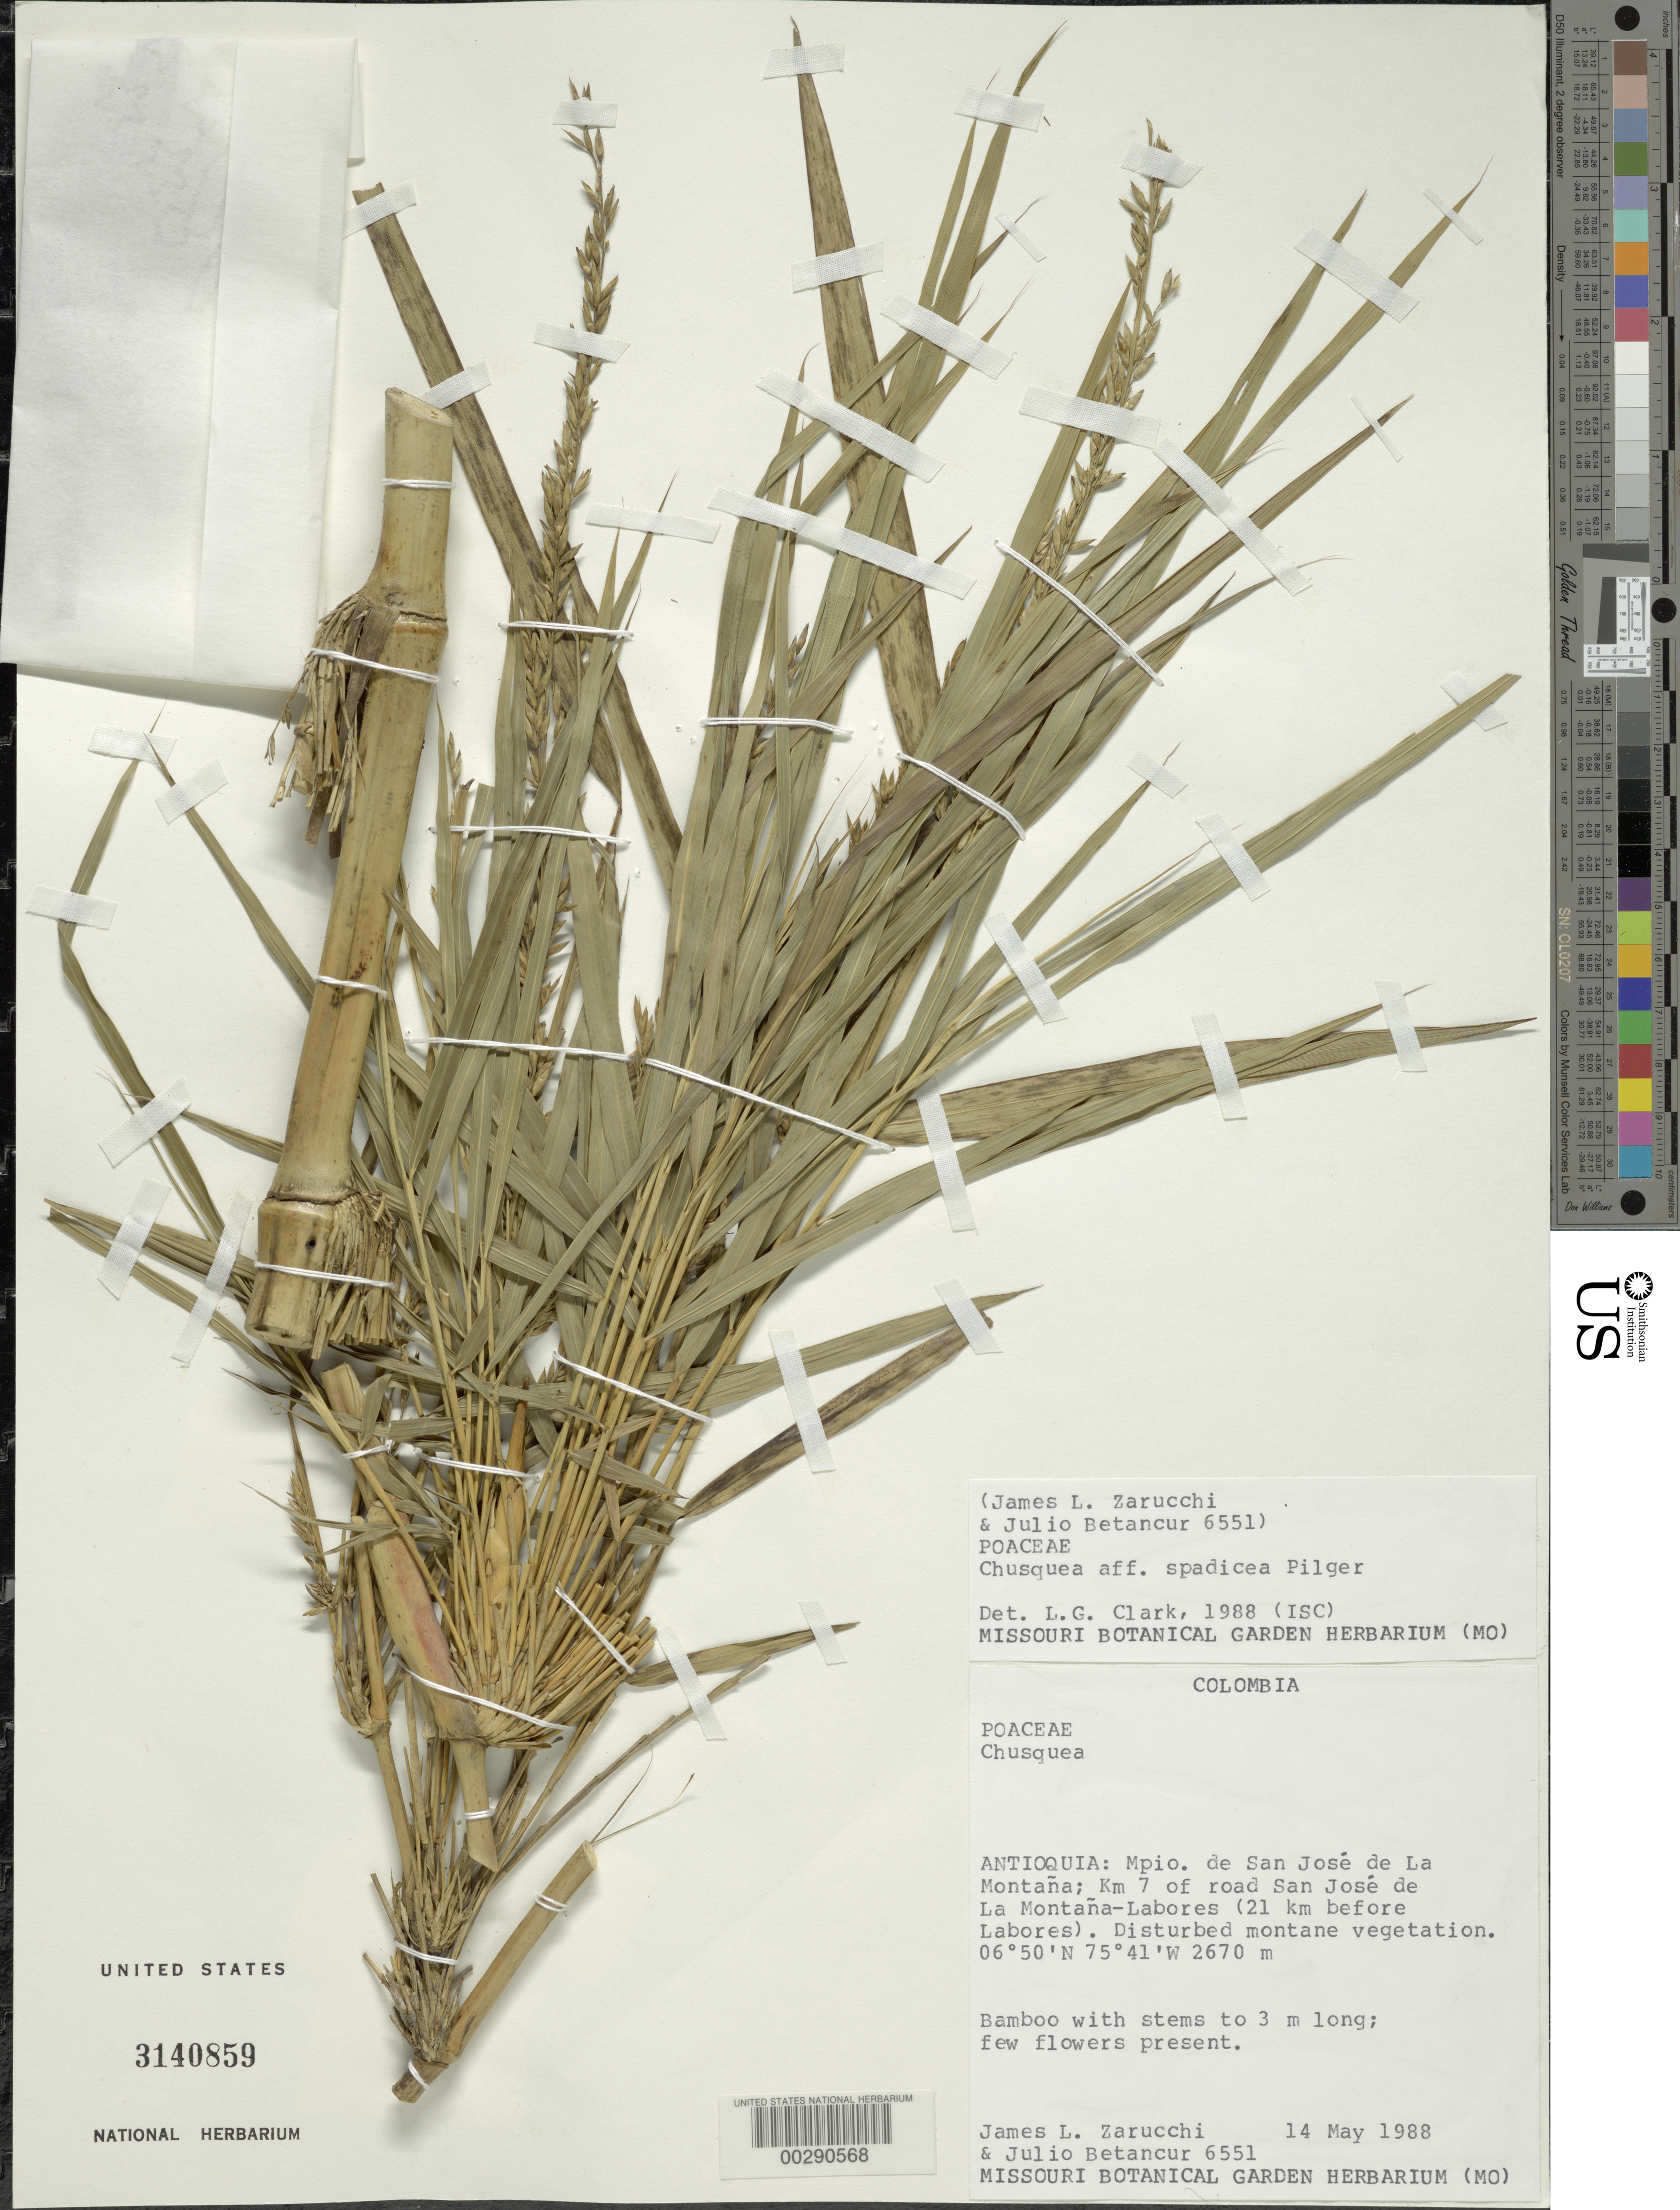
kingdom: Plantae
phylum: Tracheophyta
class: Liliopsida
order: Poales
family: Poaceae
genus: Chusquea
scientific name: Chusquea spadicea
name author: Pilg.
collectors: J. L. Zarucchi & J. C. Betancur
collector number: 6551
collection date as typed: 14 May 1988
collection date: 1988-05-14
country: Colombia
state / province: Antioquia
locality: Mun. de San Jose de la Montana, km 7 of road San Jose de la Montana-Lobores (21 km before Labores)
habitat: Disturbed montane vegetation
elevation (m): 2670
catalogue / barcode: US 3140859